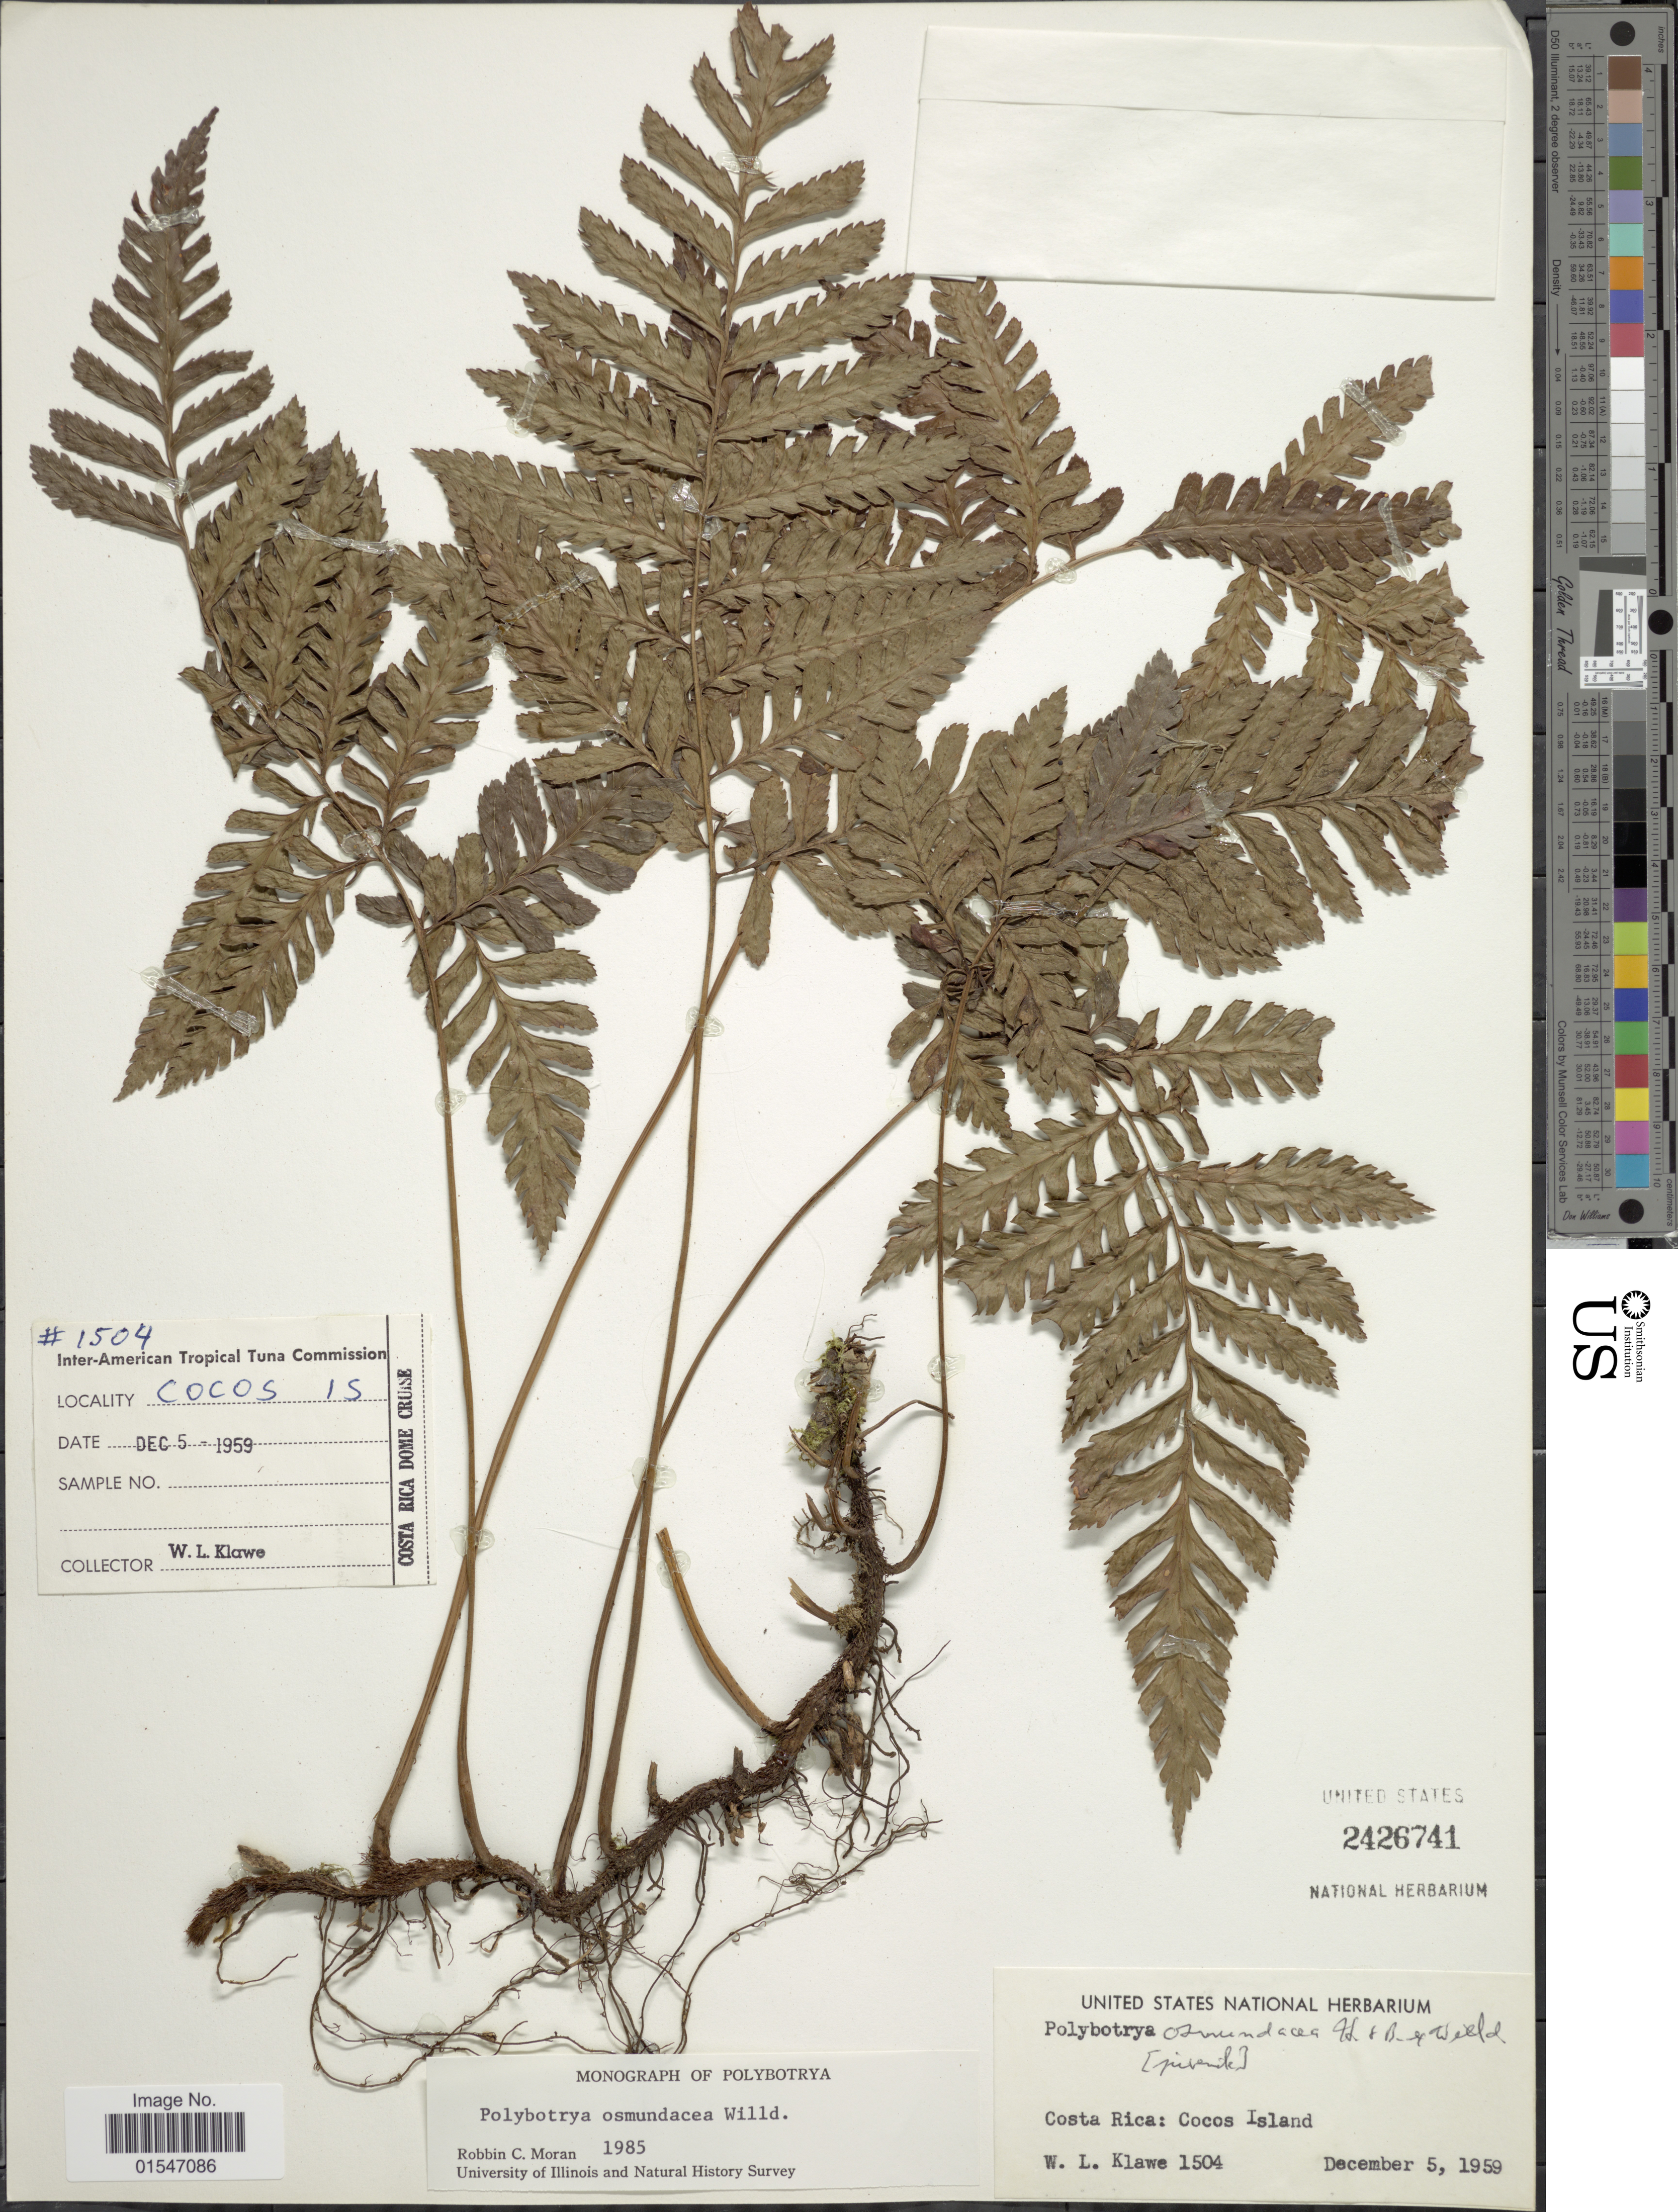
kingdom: Plantae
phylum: Tracheophyta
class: Polypodiopsida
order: Polypodiales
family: Dryopteridaceae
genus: Polybotrya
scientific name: Polybotrya osmundacea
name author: Humb. & Bonpl. ex Willd.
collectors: W. Klawe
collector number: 1504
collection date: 1959-12-05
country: Costa Rica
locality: Costa Rica: Cocos Island.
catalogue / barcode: US 2426741